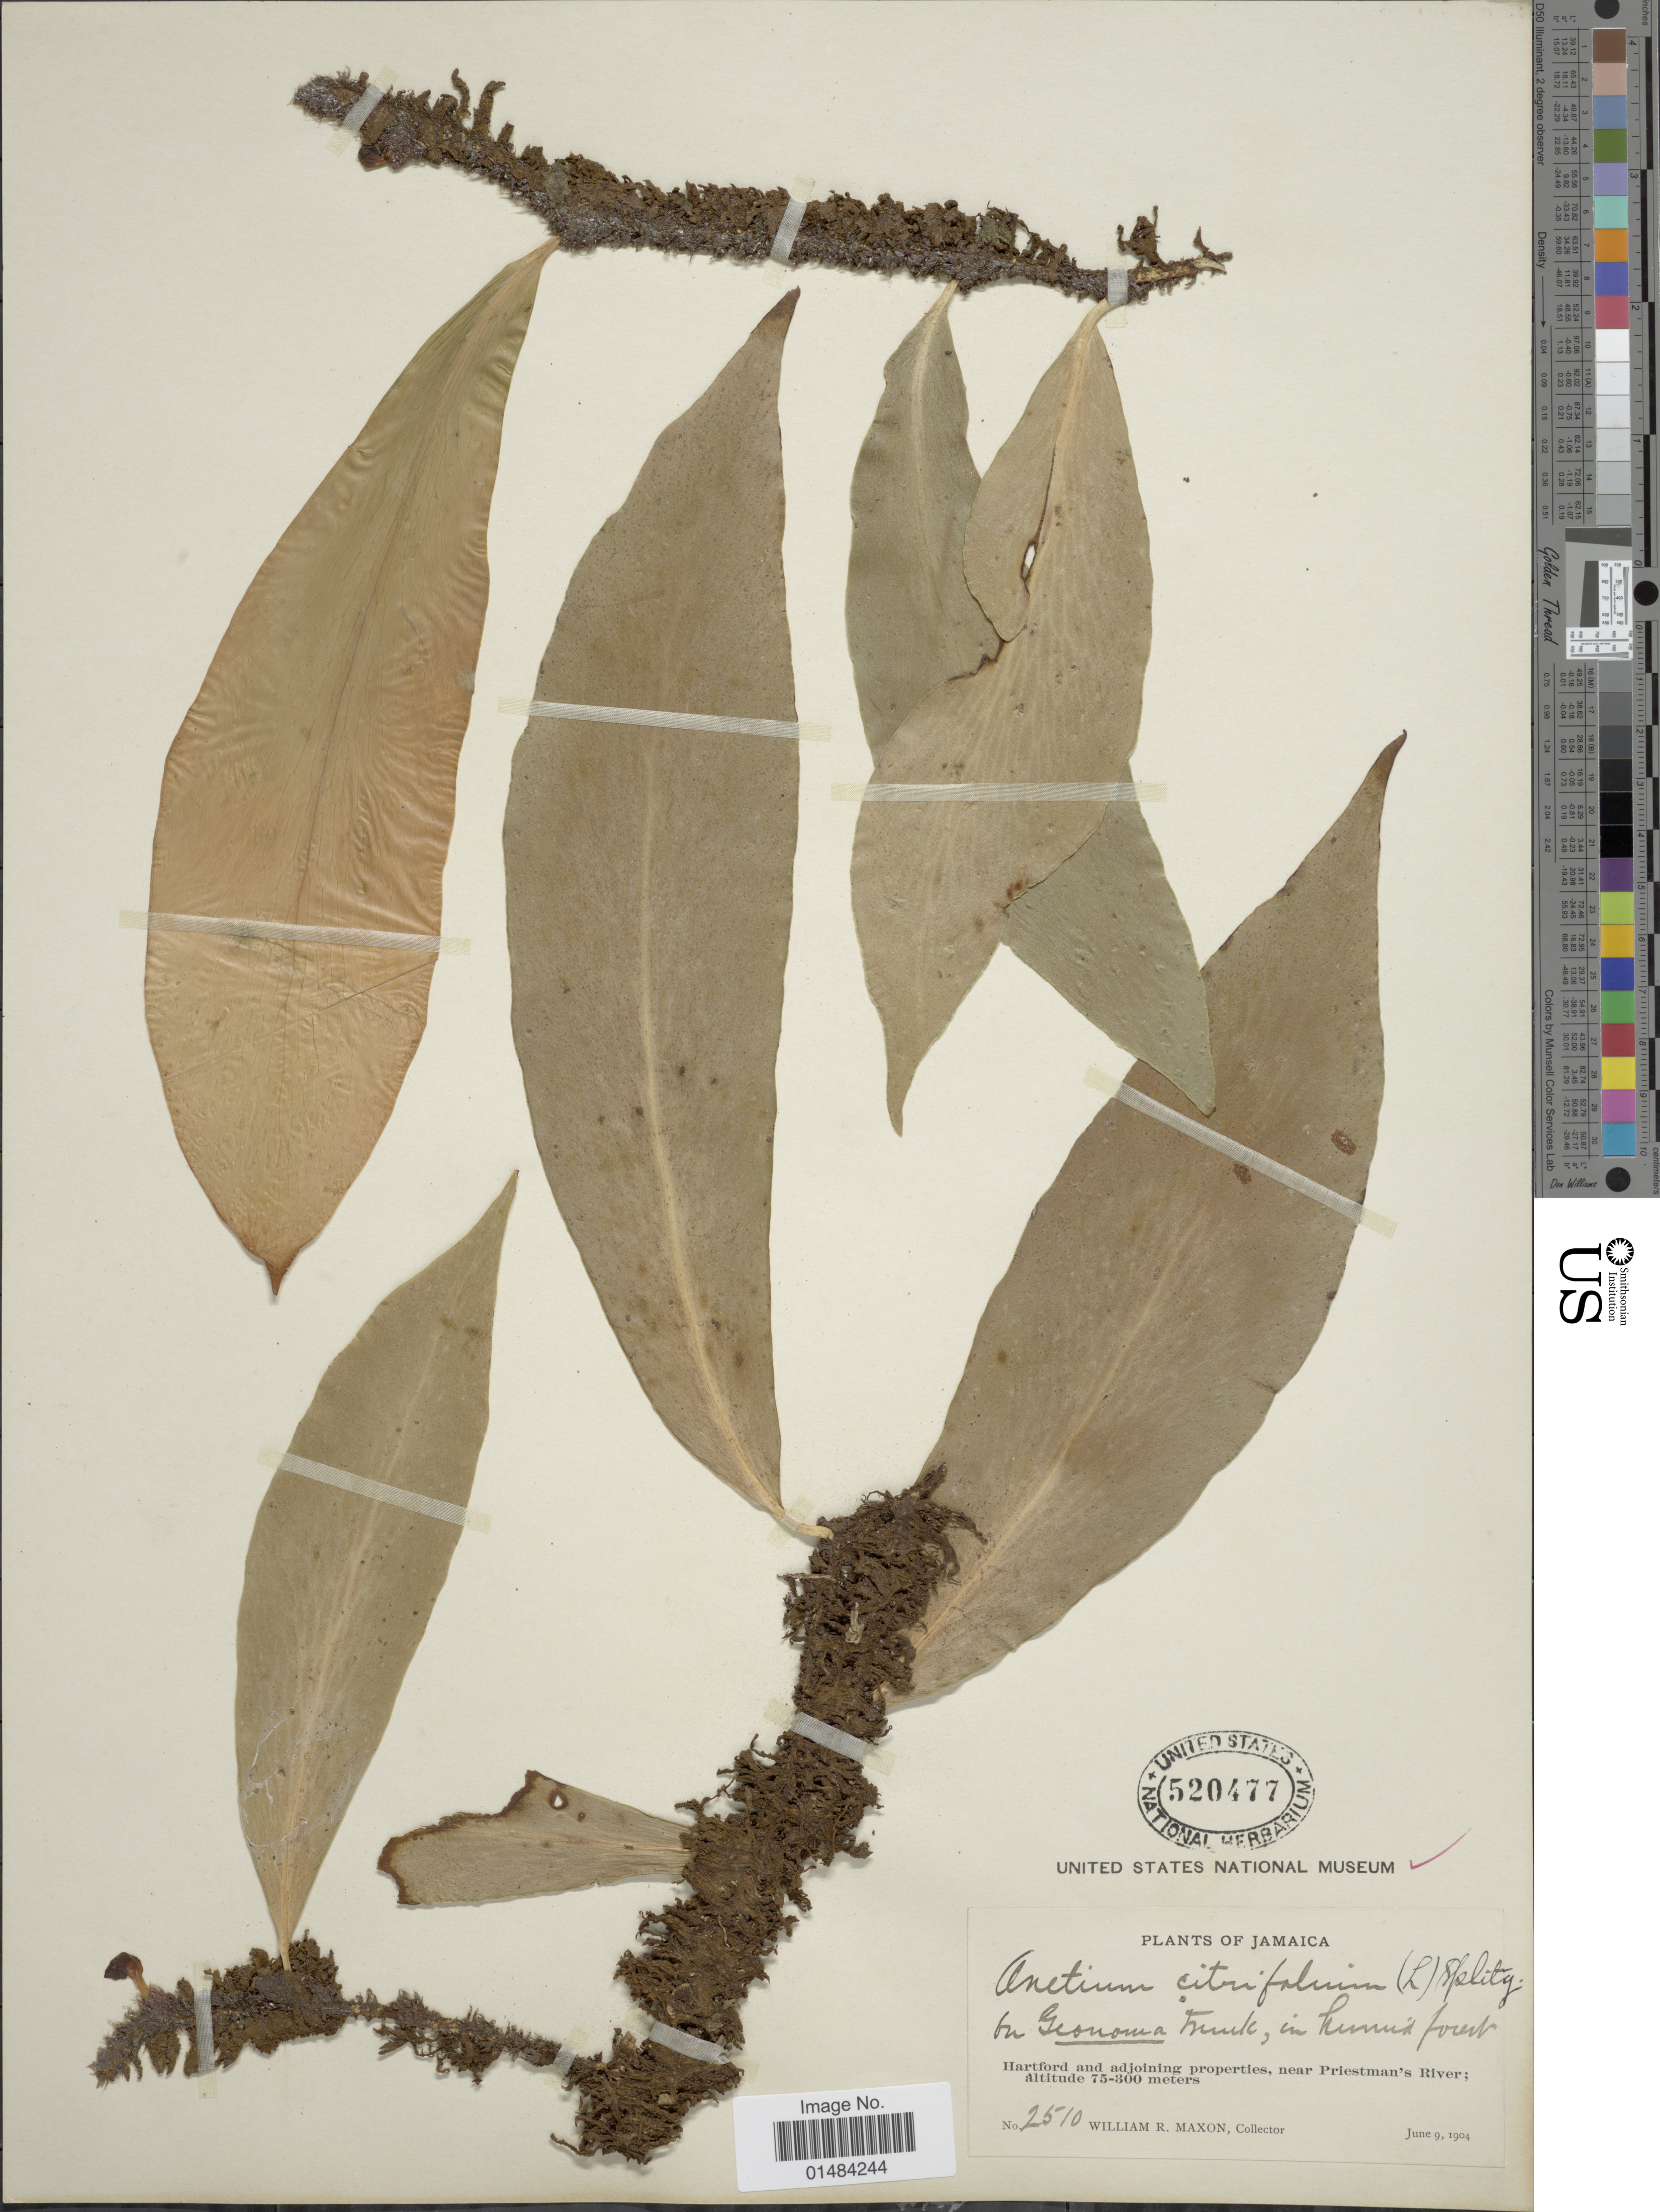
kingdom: Plantae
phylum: Tracheophyta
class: Polypodiopsida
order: Polypodiales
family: Pteridaceae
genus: Anetium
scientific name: Anetium citrifolium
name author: (L.) Splitg.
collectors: W. R. Maxon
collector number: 2510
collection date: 1904-06-09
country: Jamaica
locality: Jamaica, Hartford and adjoininf properties, near Priestman's River.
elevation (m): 75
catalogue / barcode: US 520477